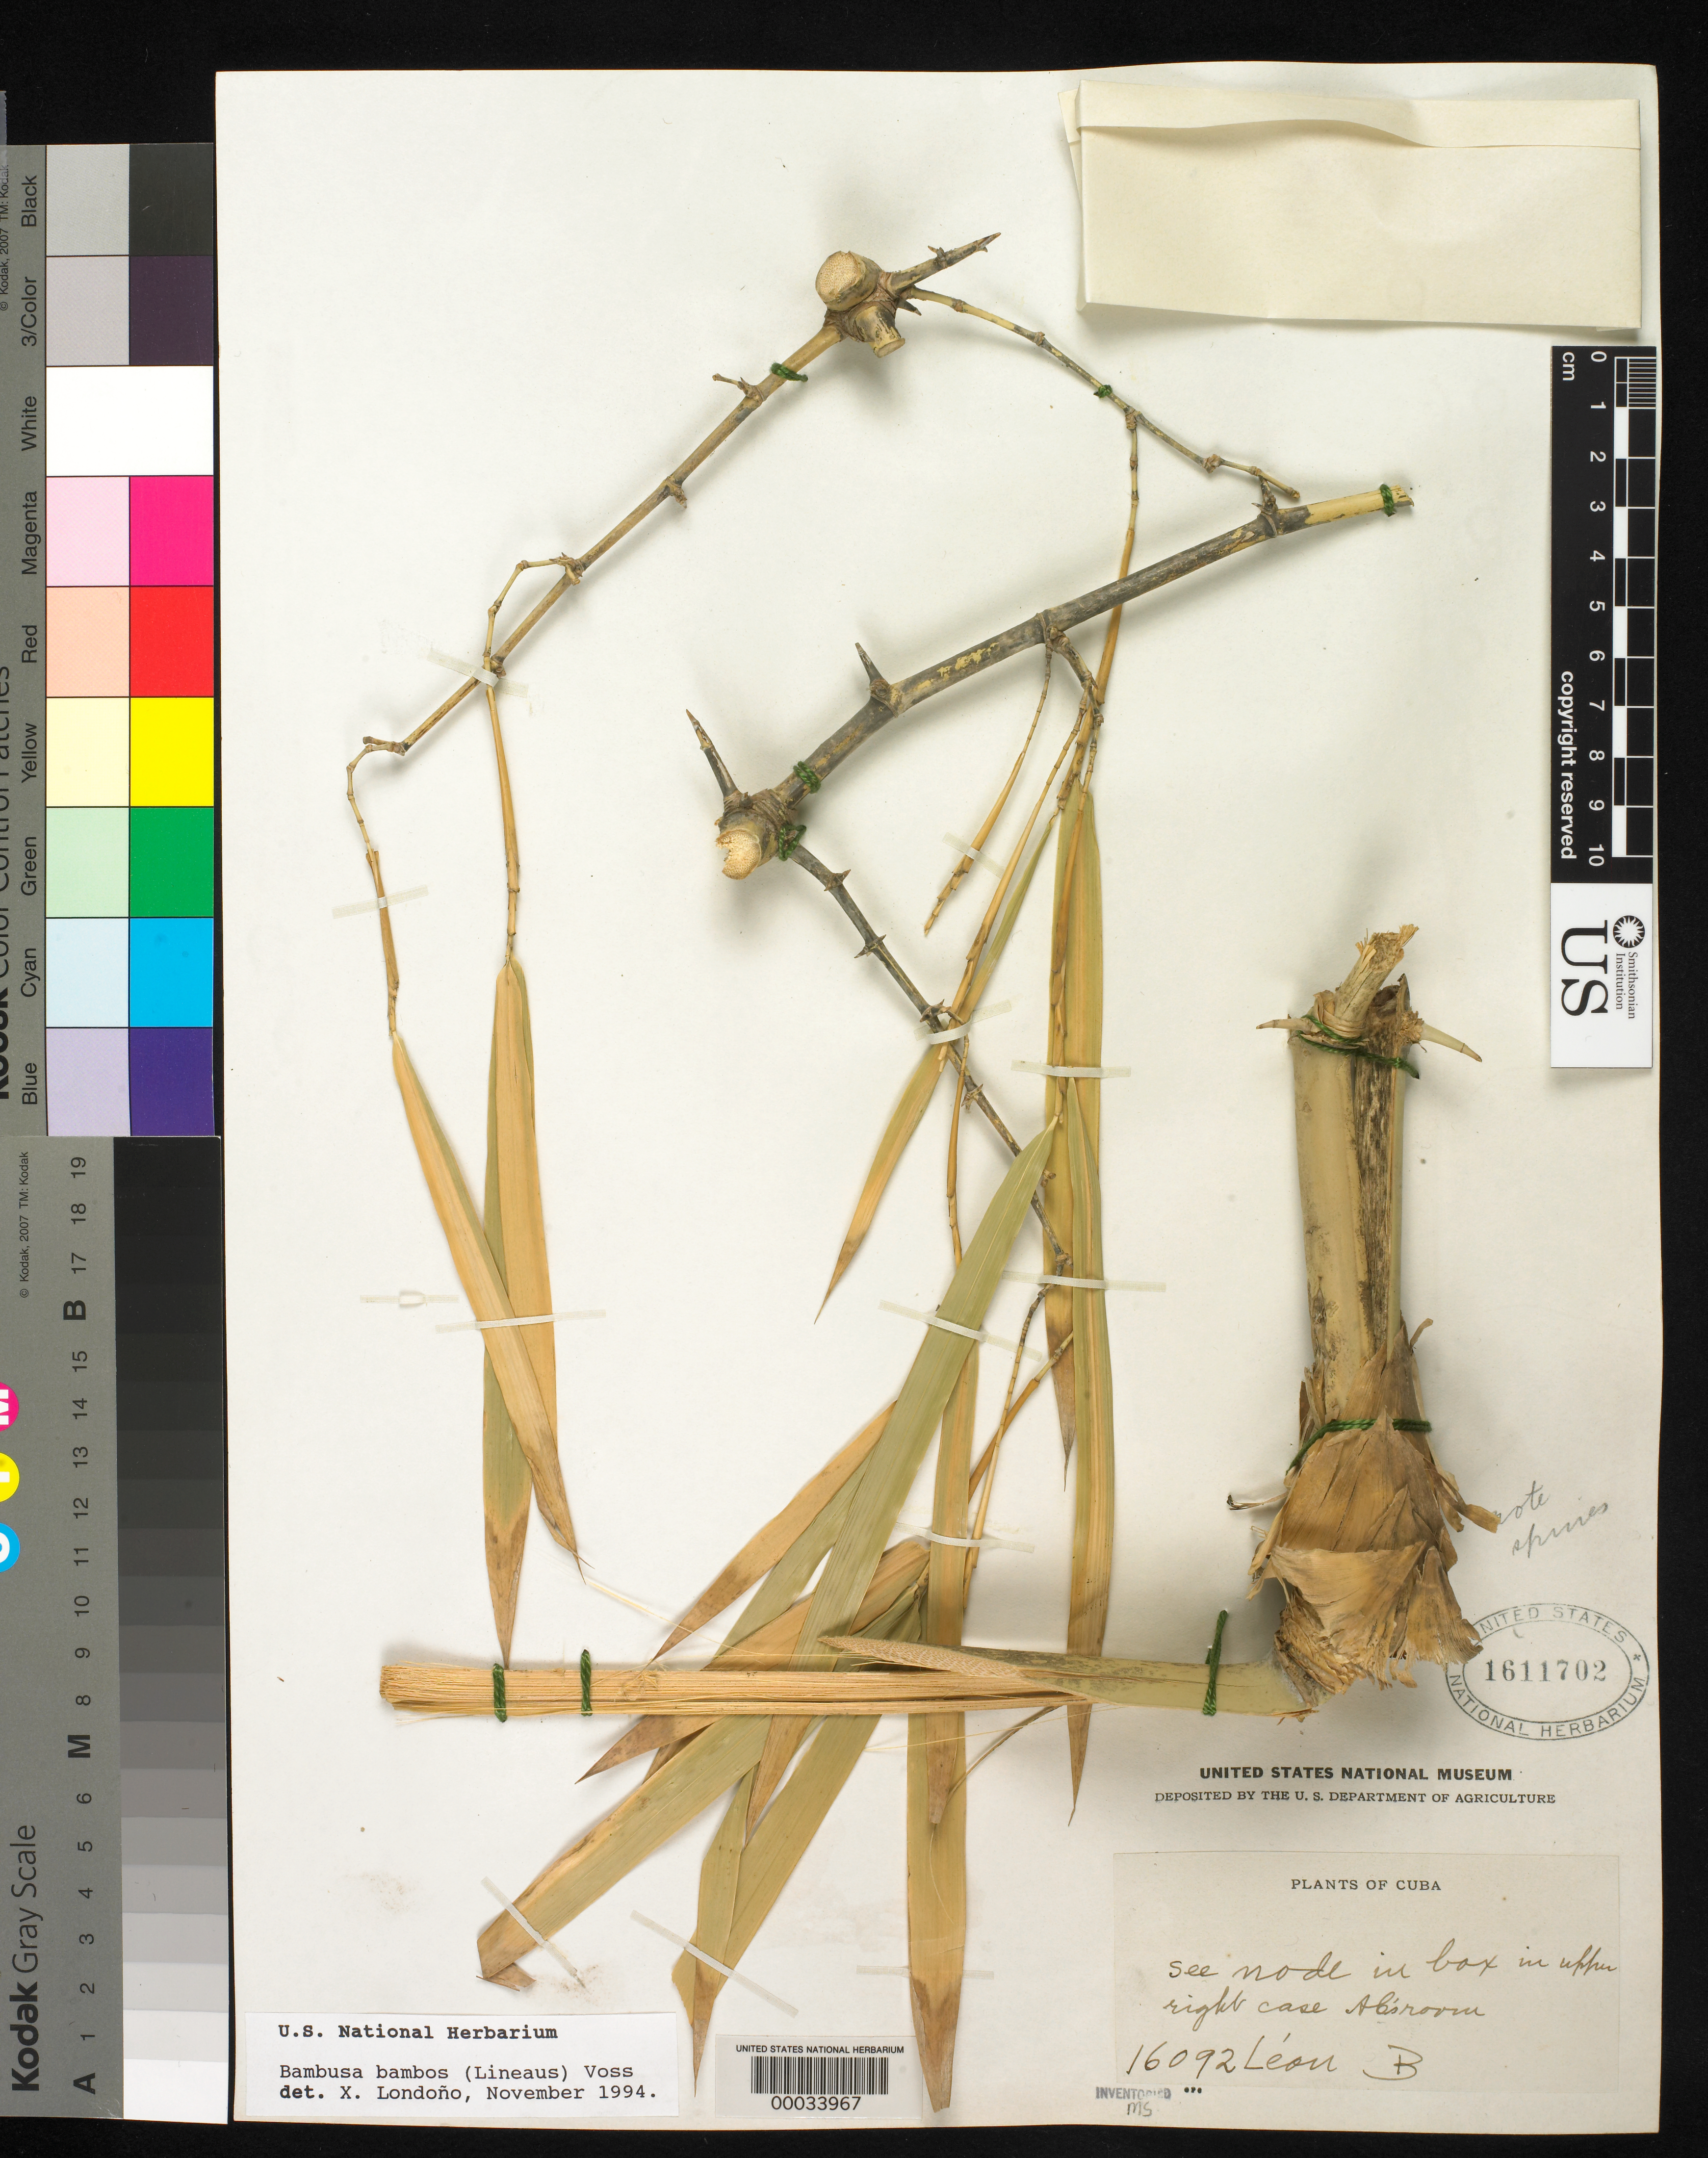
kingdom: Plantae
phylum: Tracheophyta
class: Liliopsida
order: Poales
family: Poaceae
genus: Bambusa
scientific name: Bambusa bambos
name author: (L.) Voss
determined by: Londoño, X., (TULV), Jardin Botanico "Juan Maria Cespedes"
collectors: Bro. León & -- Porter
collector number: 16092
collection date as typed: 05 Apr 1934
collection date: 1934-04-05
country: Cuba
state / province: Pinar del Río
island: Greater Antilles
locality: Herradura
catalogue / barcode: US 1611702